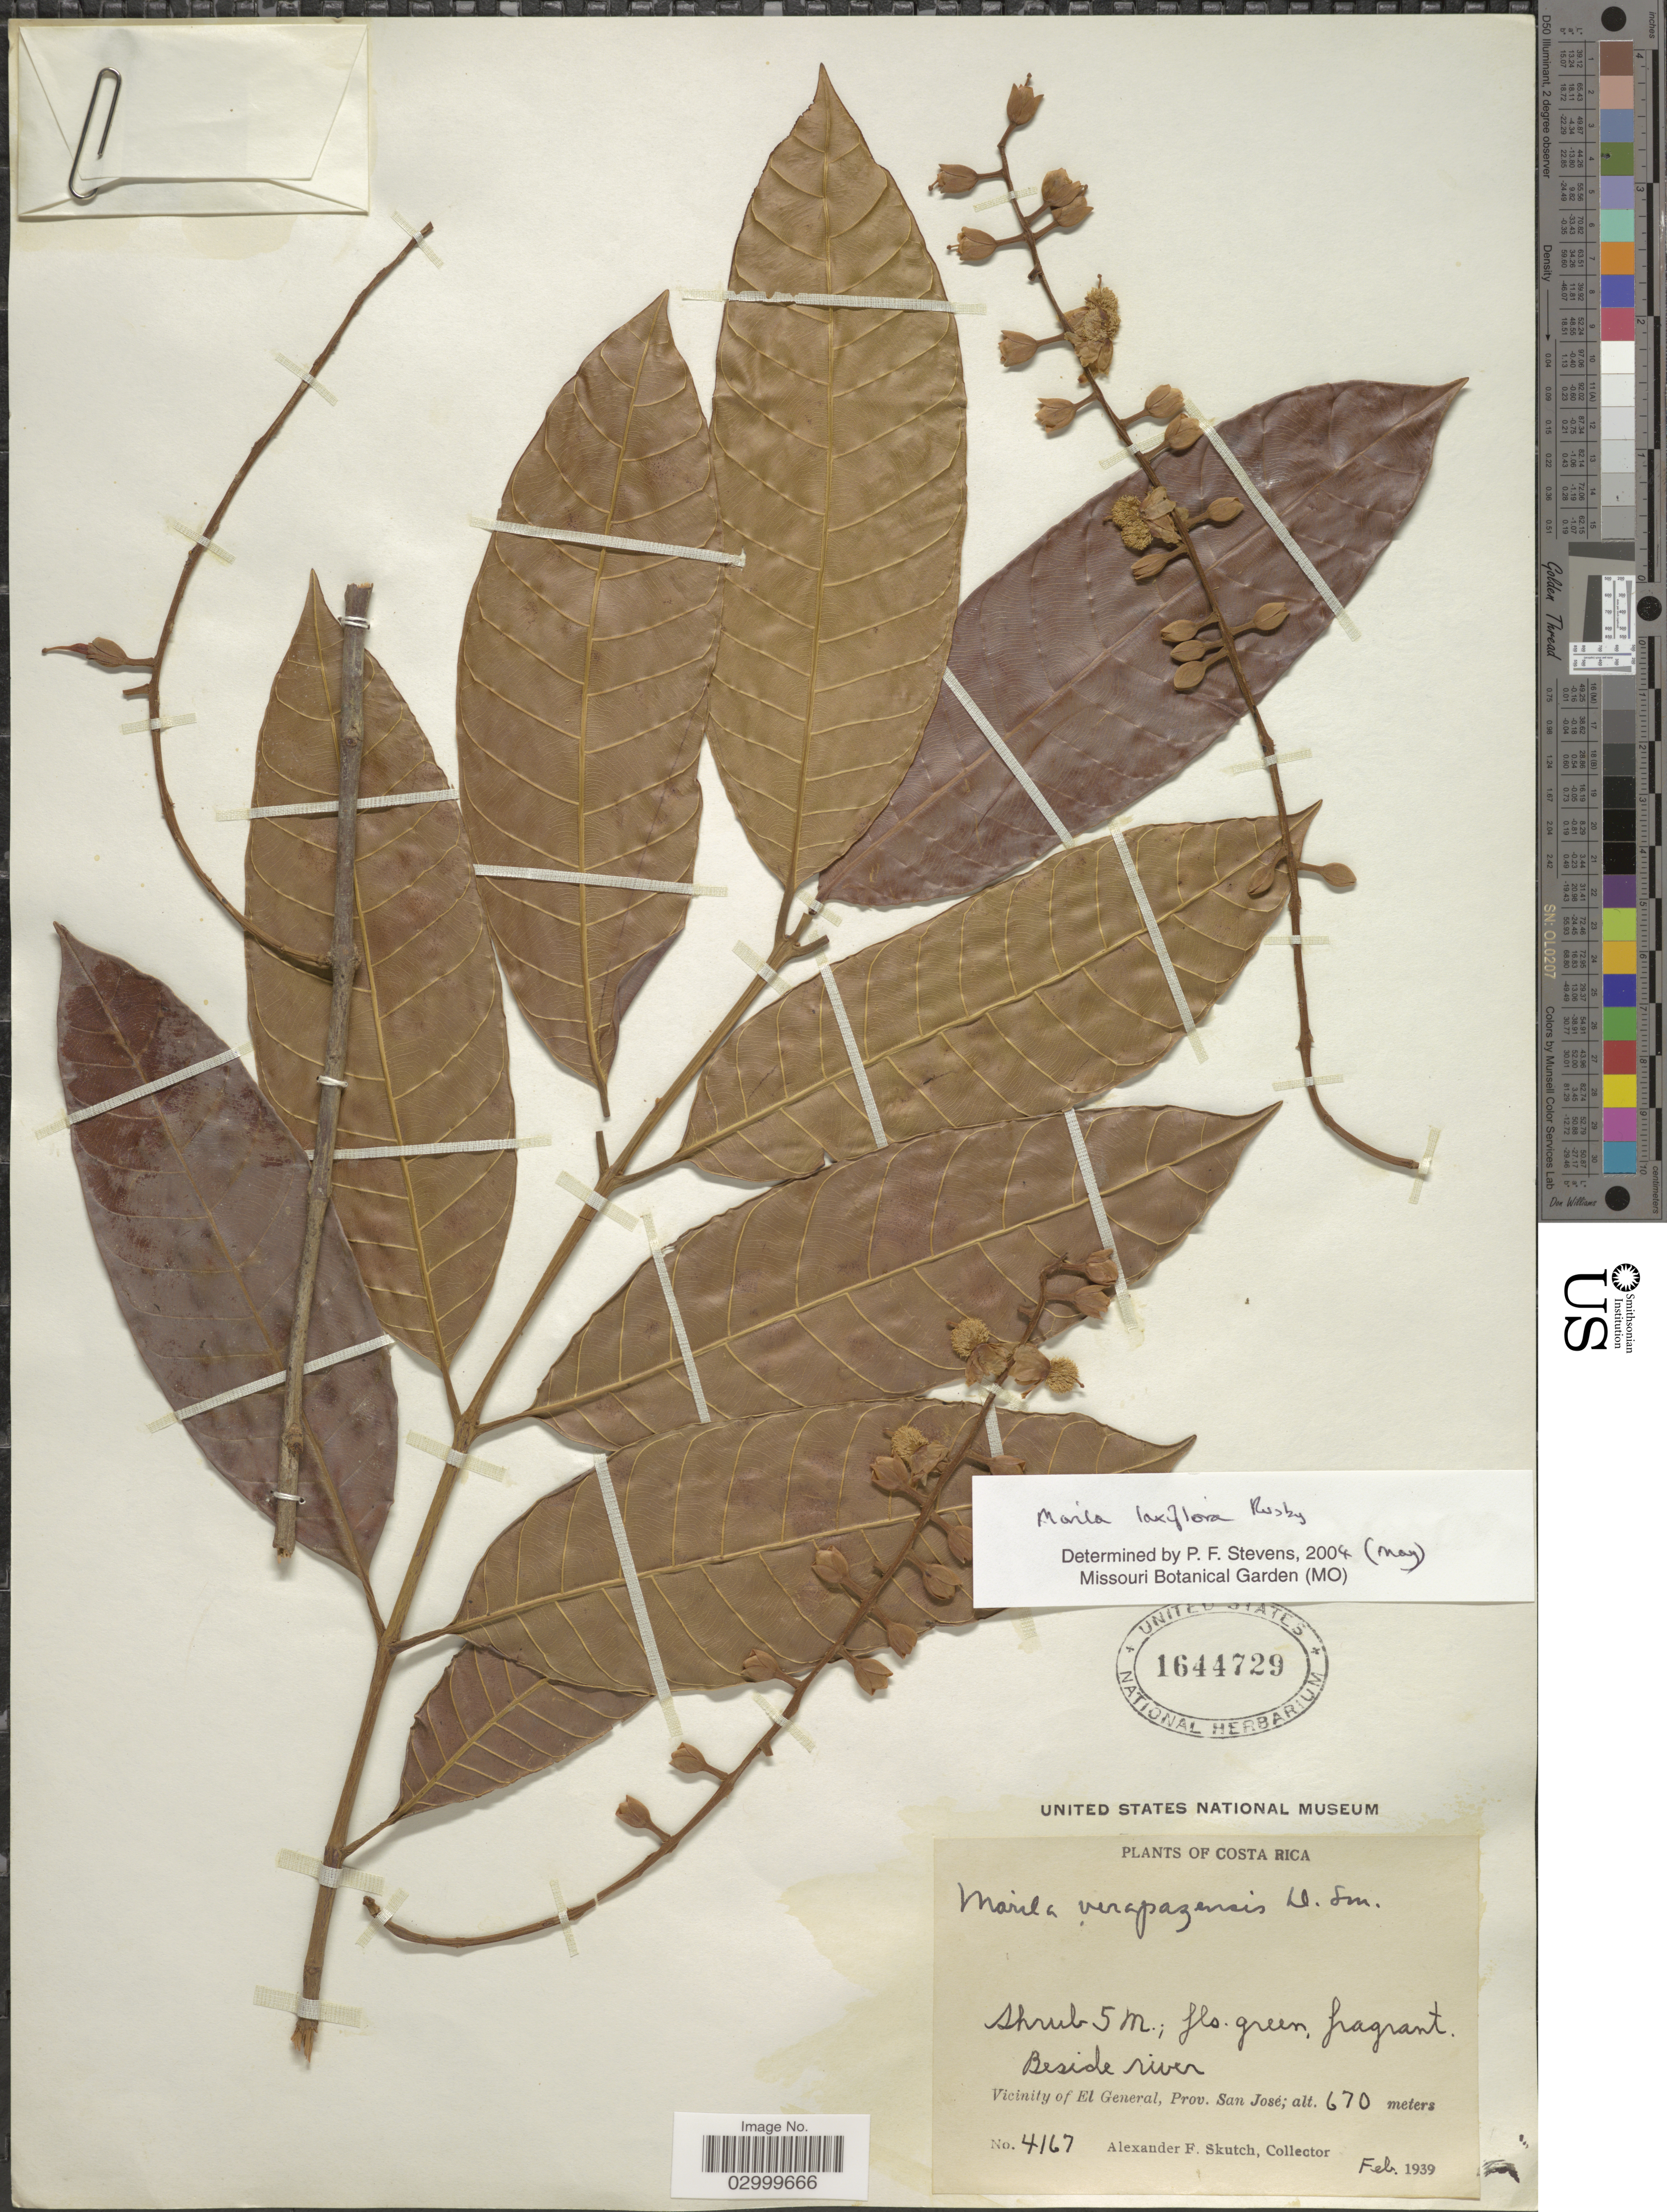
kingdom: Plantae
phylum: Tracheophyta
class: Magnoliopsida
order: Malpighiales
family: Calophyllaceae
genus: Marila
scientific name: Marila laxiflora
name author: Rusby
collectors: A. F. Skutch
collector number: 4167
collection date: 1939-02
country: Costa Rica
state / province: San José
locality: Beside river. Vicinity of El General, Prov. San José.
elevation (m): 670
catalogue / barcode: US 1644729